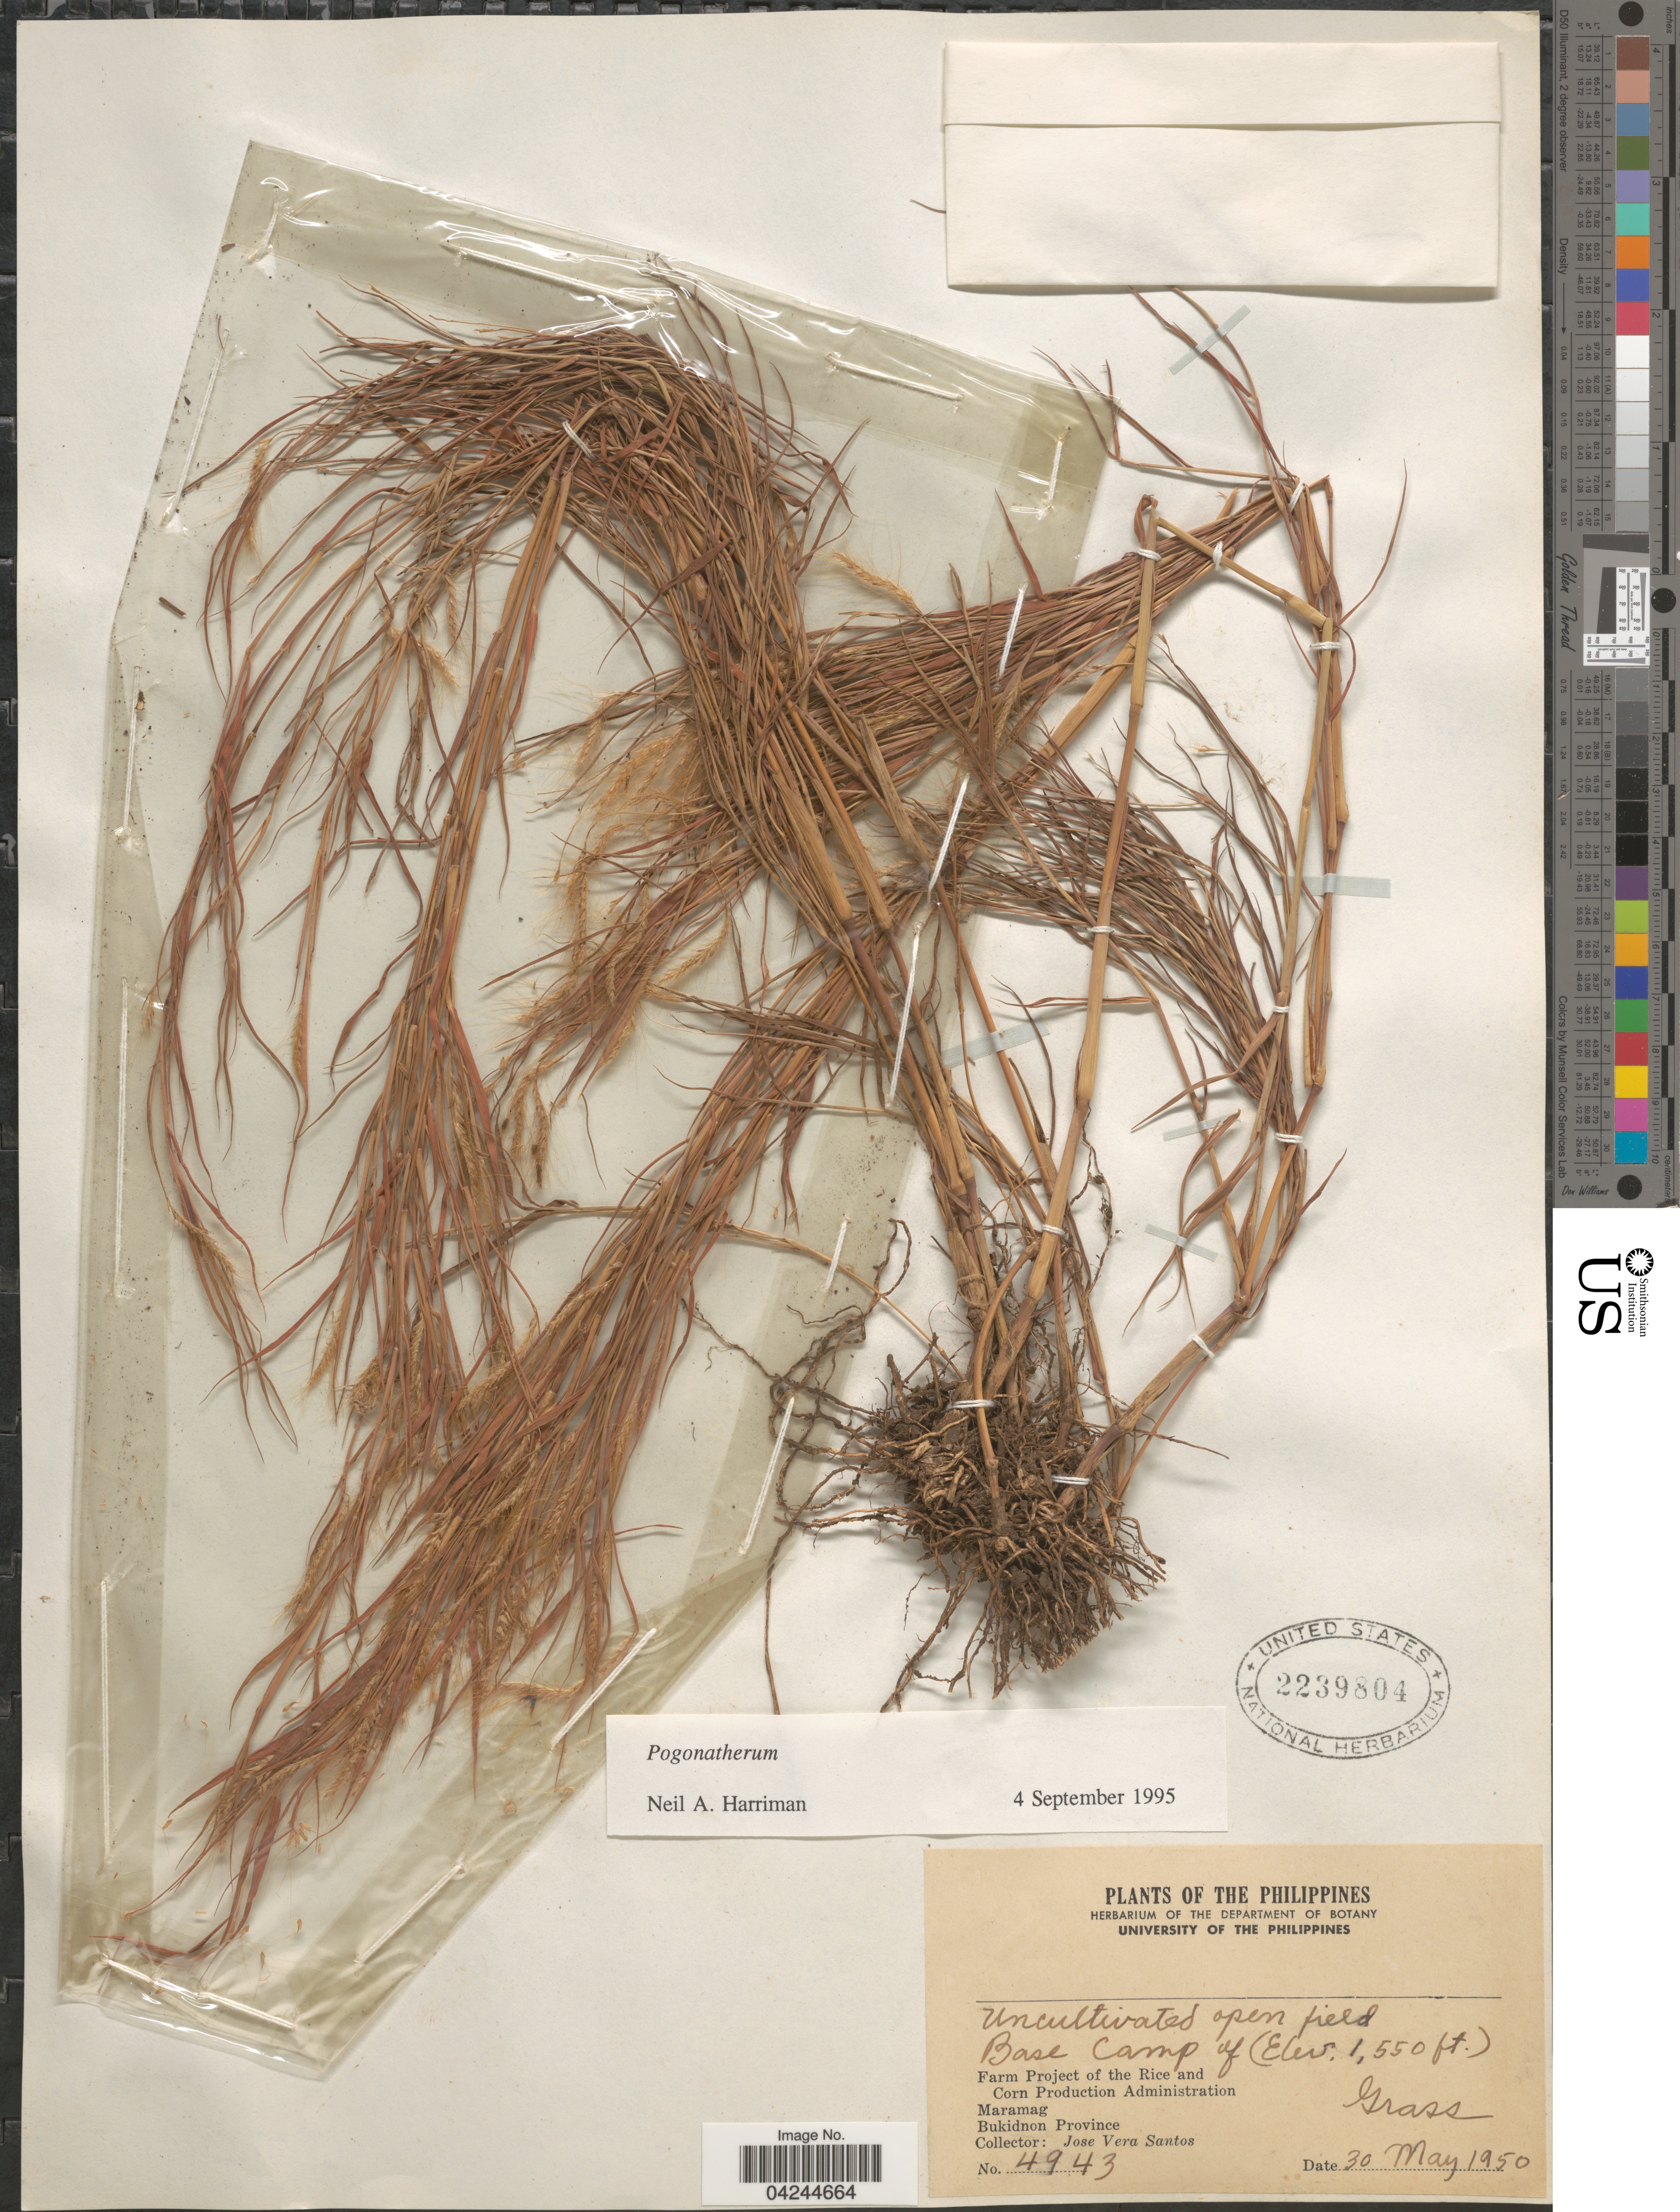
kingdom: Plantae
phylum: Tracheophyta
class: Liliopsida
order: Poales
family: Poaceae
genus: Pogonatherum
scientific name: Pogonatherum sp.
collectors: J. Santos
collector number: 4943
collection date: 1950-05-30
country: Philippines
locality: Uncultivated open field. Base Camp of Farm Project of the Rice and Corn Production Administration. Maramag. Bukidnon Province.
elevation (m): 472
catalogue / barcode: US 2239804